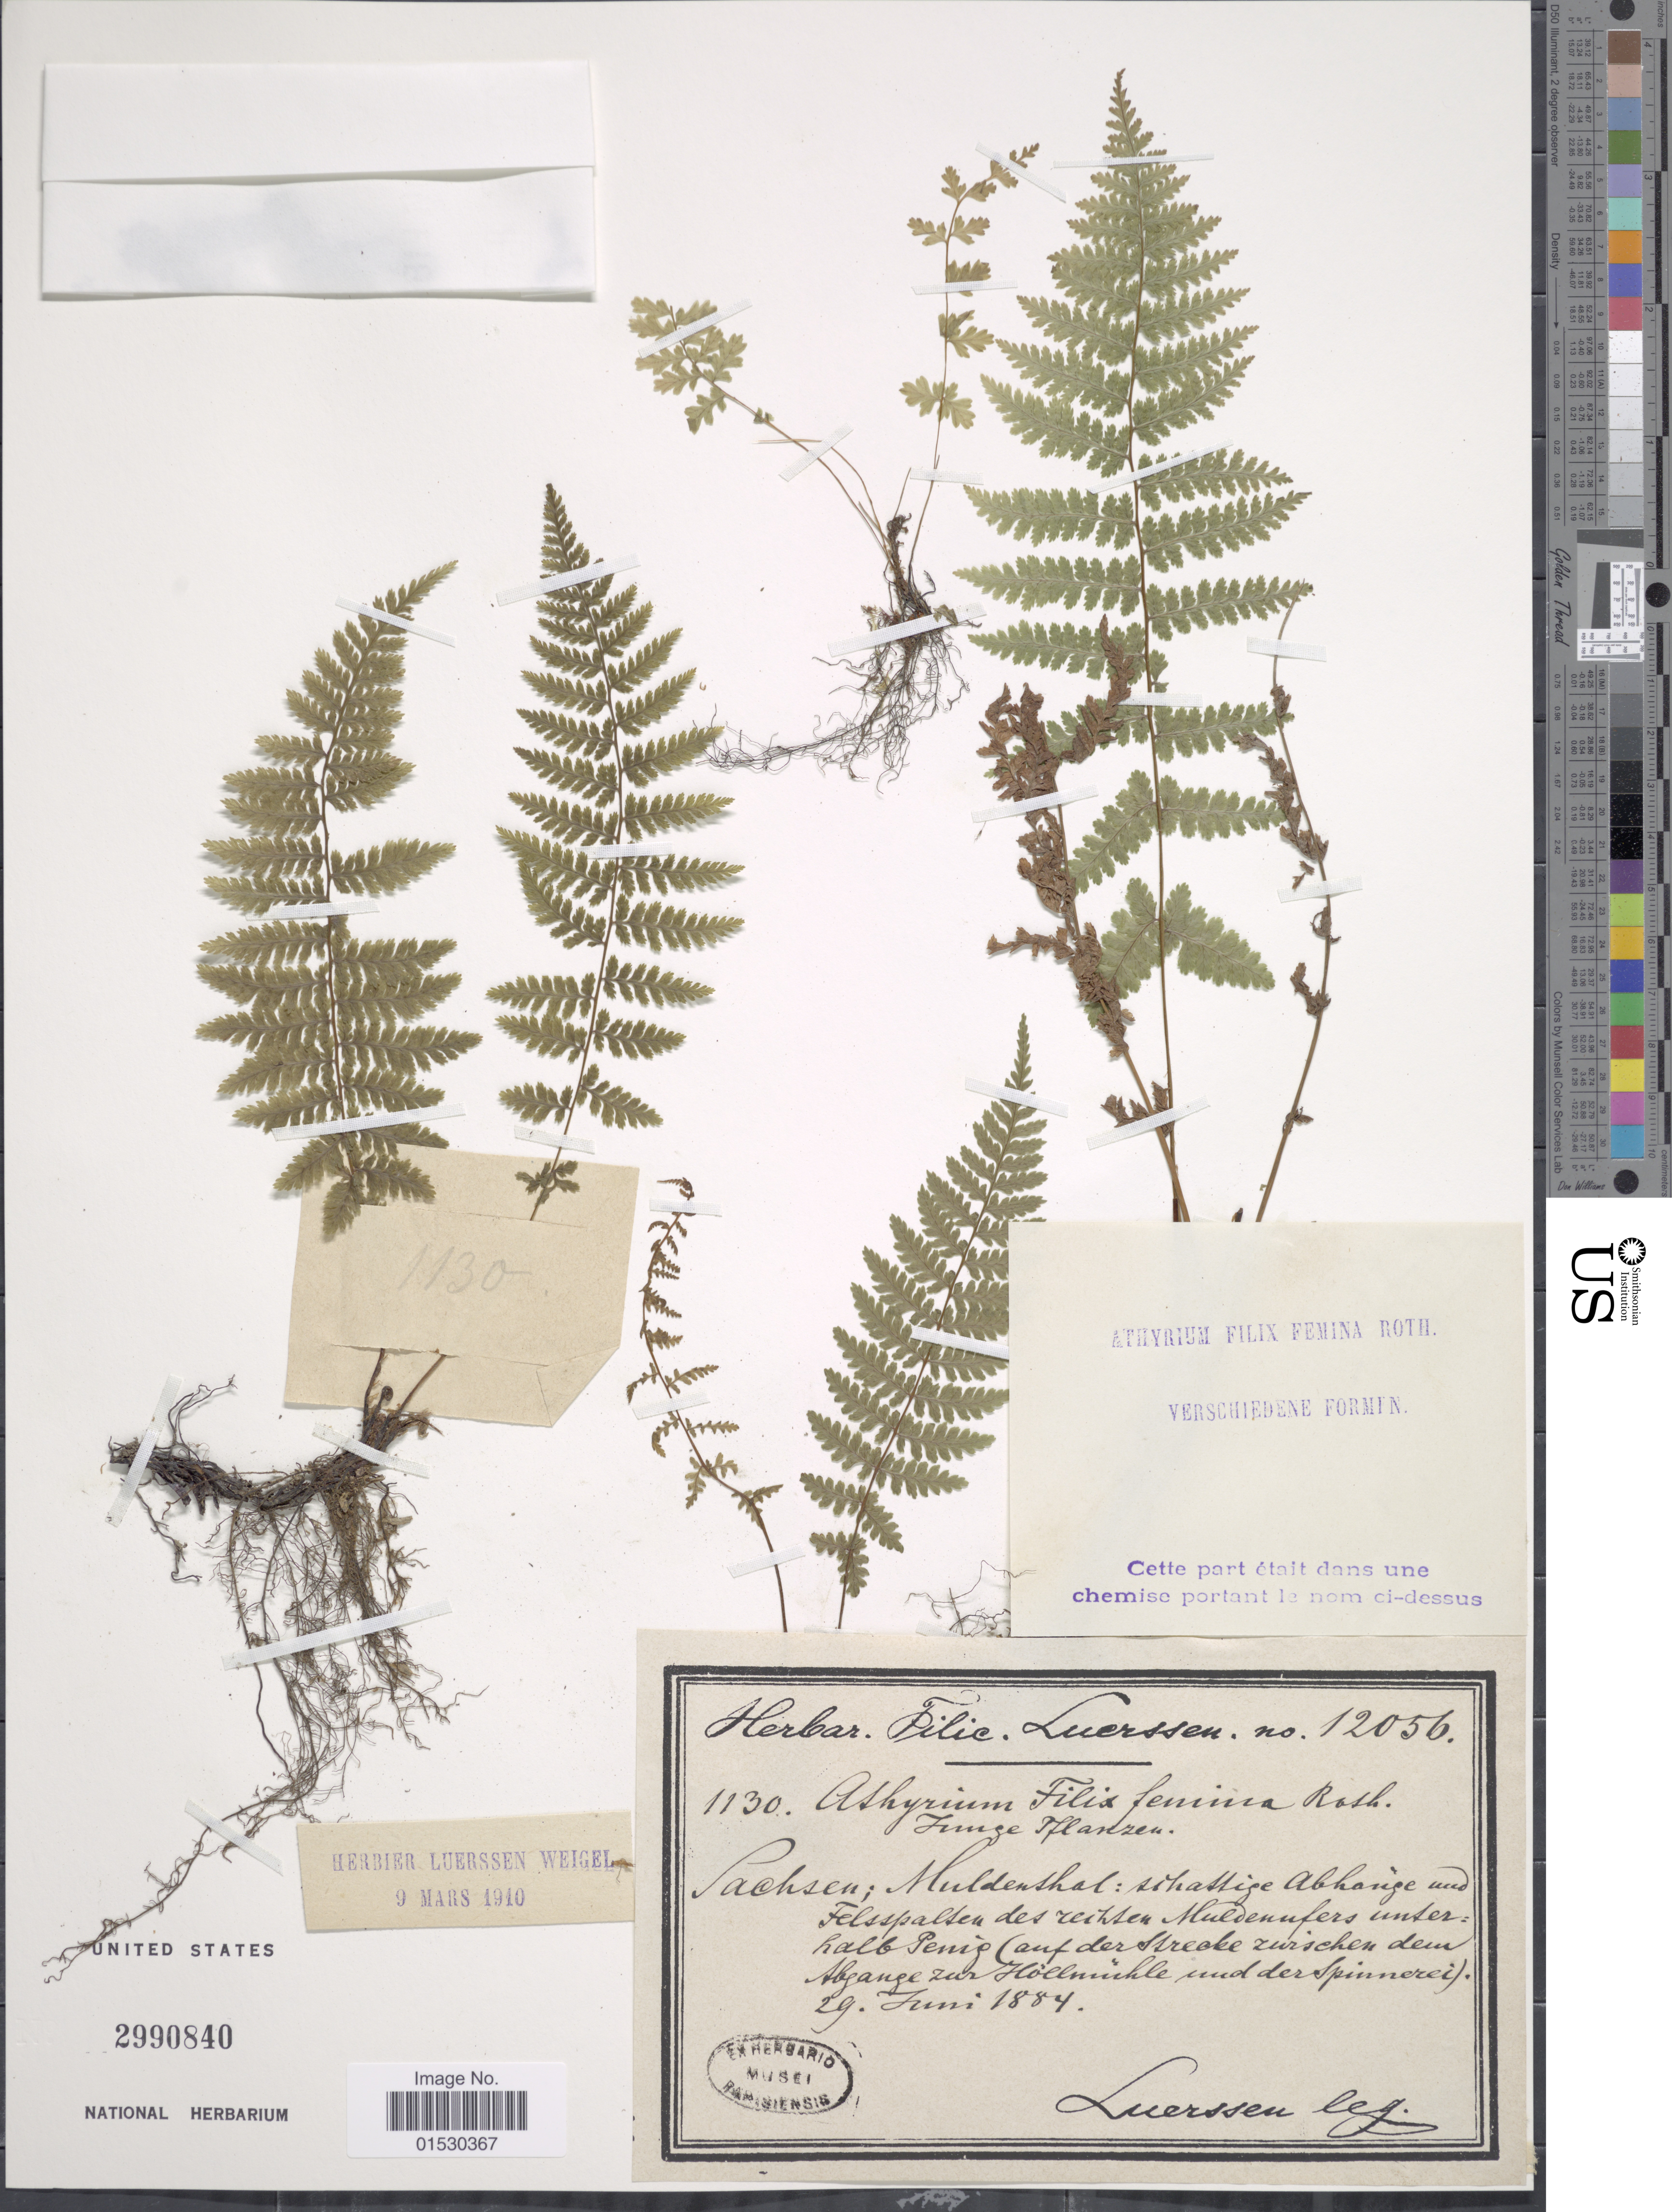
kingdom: Plantae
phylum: Tracheophyta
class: Polypodiopsida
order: Polypodiales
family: Athyriaceae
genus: Athyrium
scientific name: Athyrium filix-femina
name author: (L.) Roth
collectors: Luerssen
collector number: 1130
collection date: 1884-06-29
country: Germany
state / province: Sachsen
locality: Muldenshal: Schattige abhange und Felsspalten des reihten Muldennfers unter: halb Penio (auf der streoke zurischen dem Albgange zur Hollmichle und er Spinnerei) [interpreted]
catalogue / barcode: US 2990840